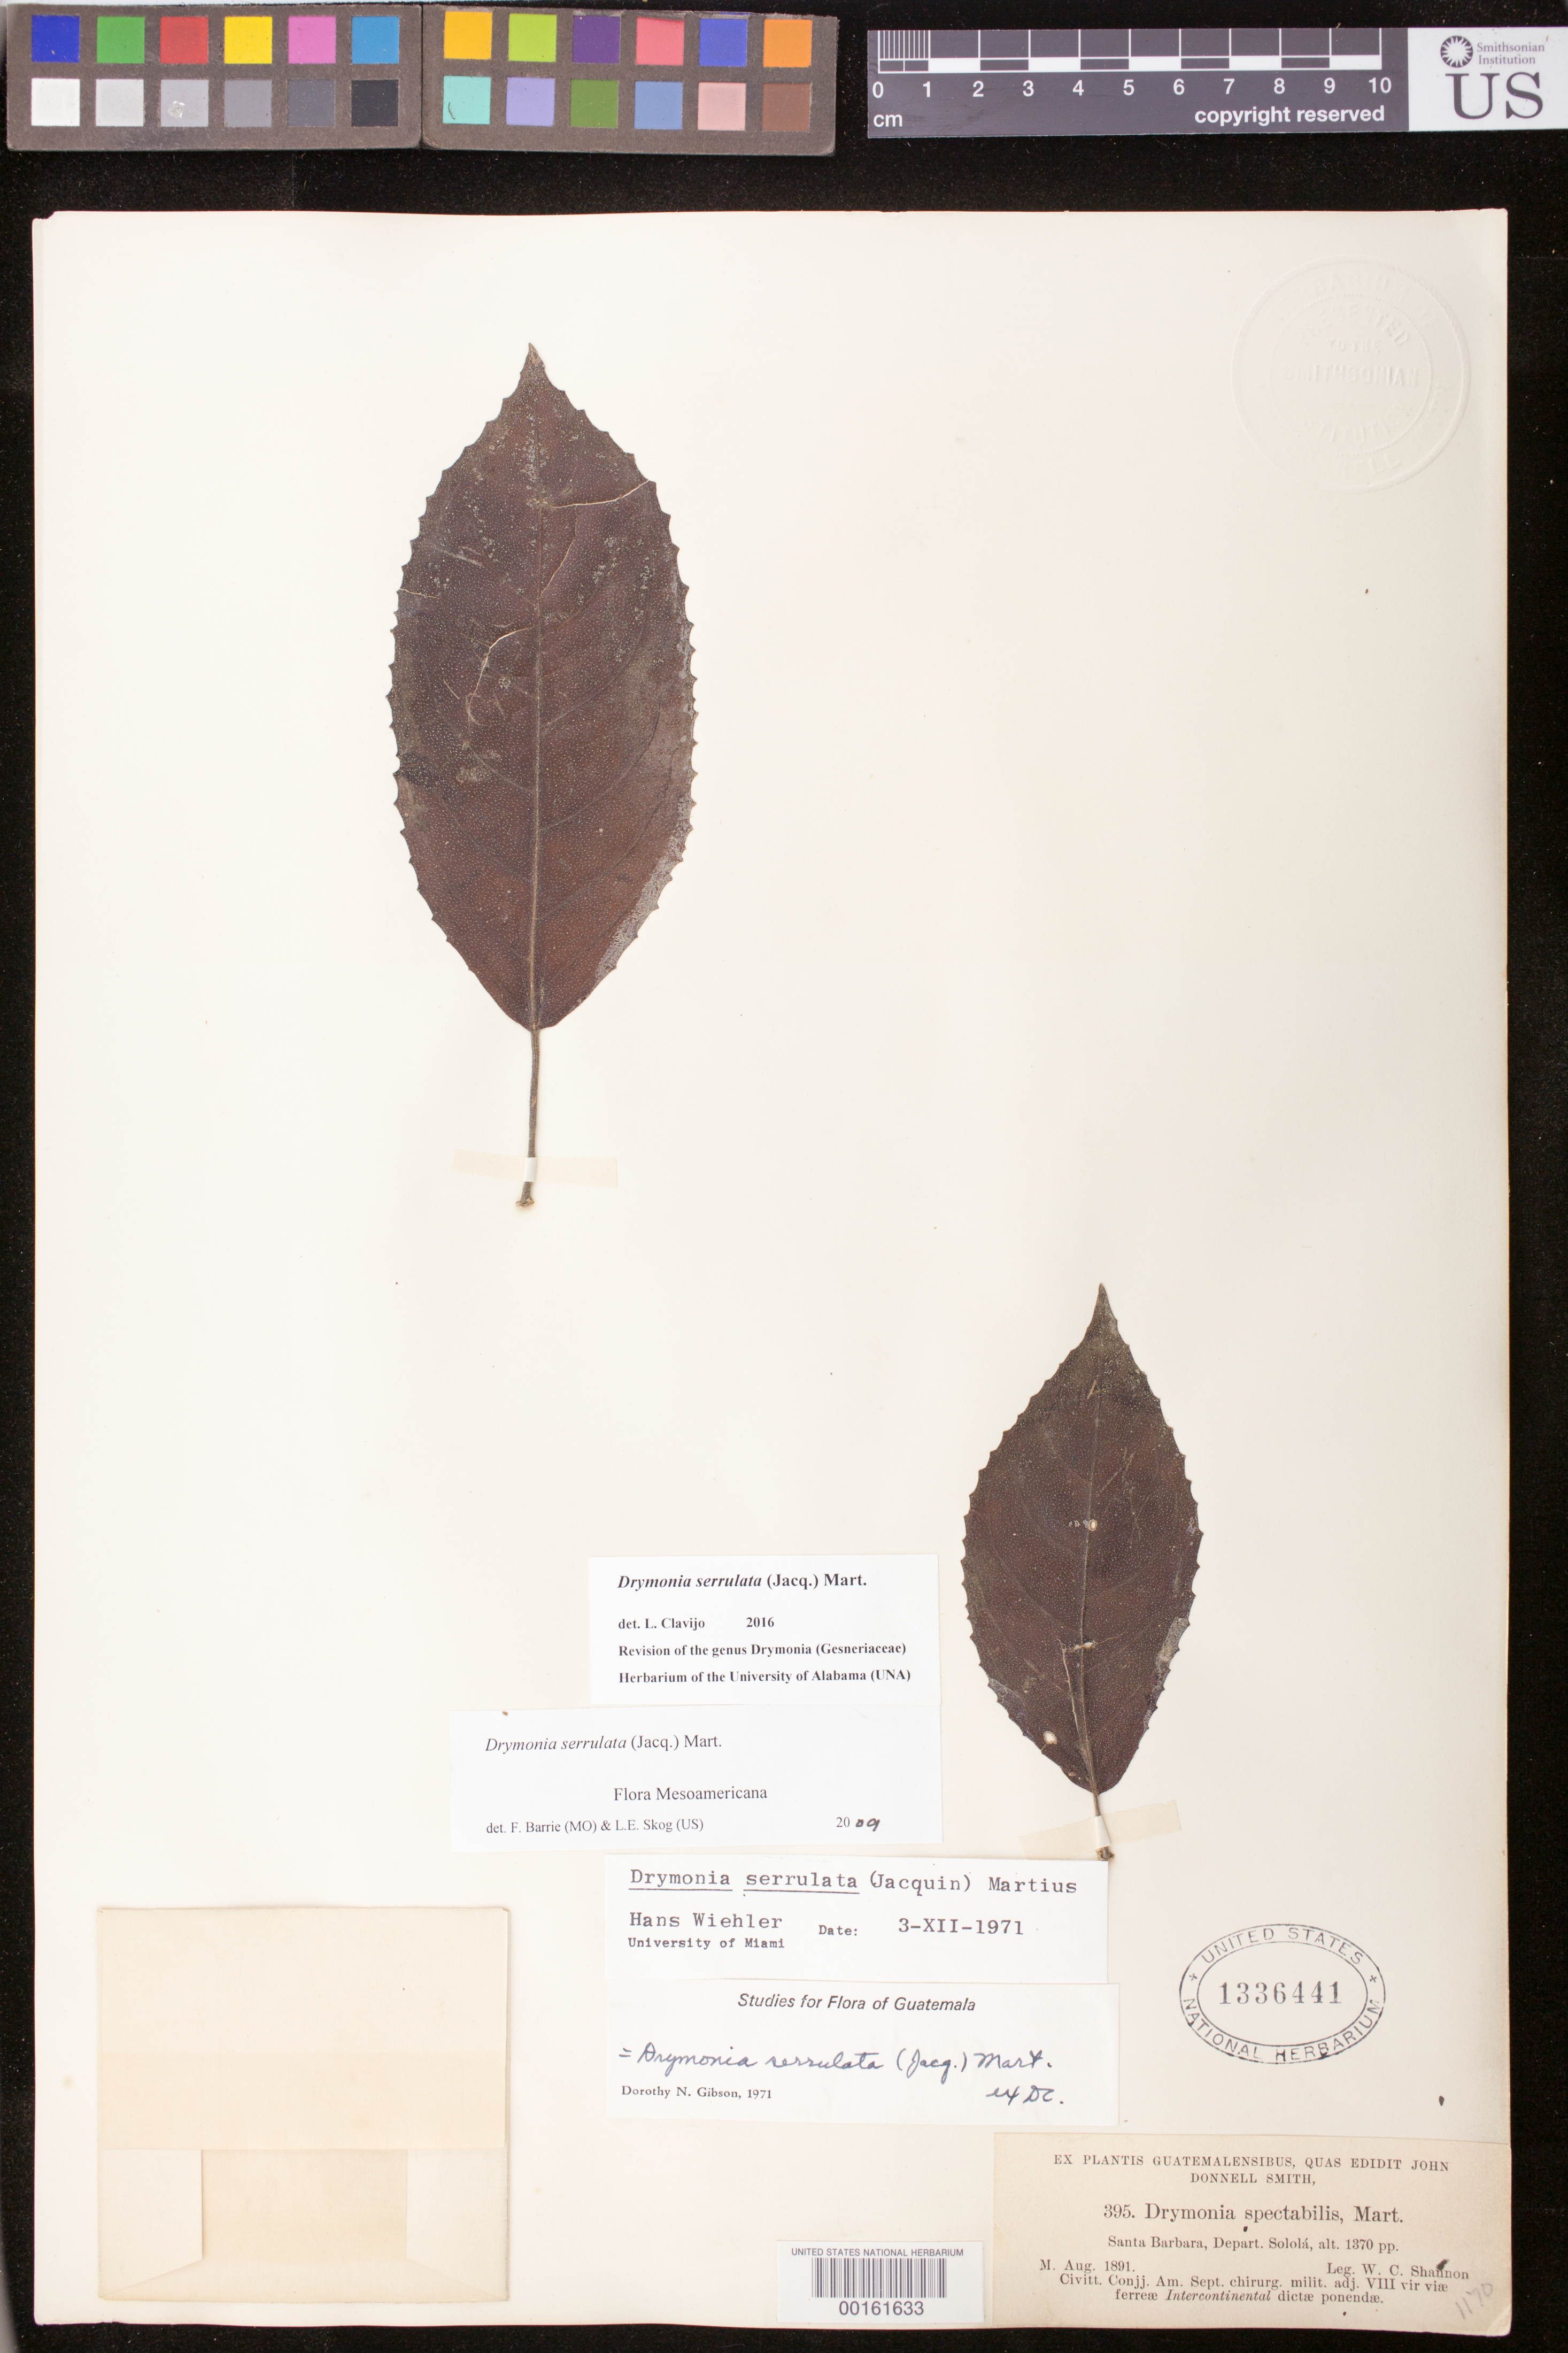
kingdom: Plantae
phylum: Tracheophyta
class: Magnoliopsida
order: Lamiales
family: Gesneriaceae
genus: Drymonia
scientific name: Drymonia serrulata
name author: (Jacq.) Mart.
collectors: W. C. Shannon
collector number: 395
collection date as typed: Aug 1891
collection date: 1891-08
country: Guatemala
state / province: Sololá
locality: Santa Barbara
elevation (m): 1370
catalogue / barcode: US 1336441